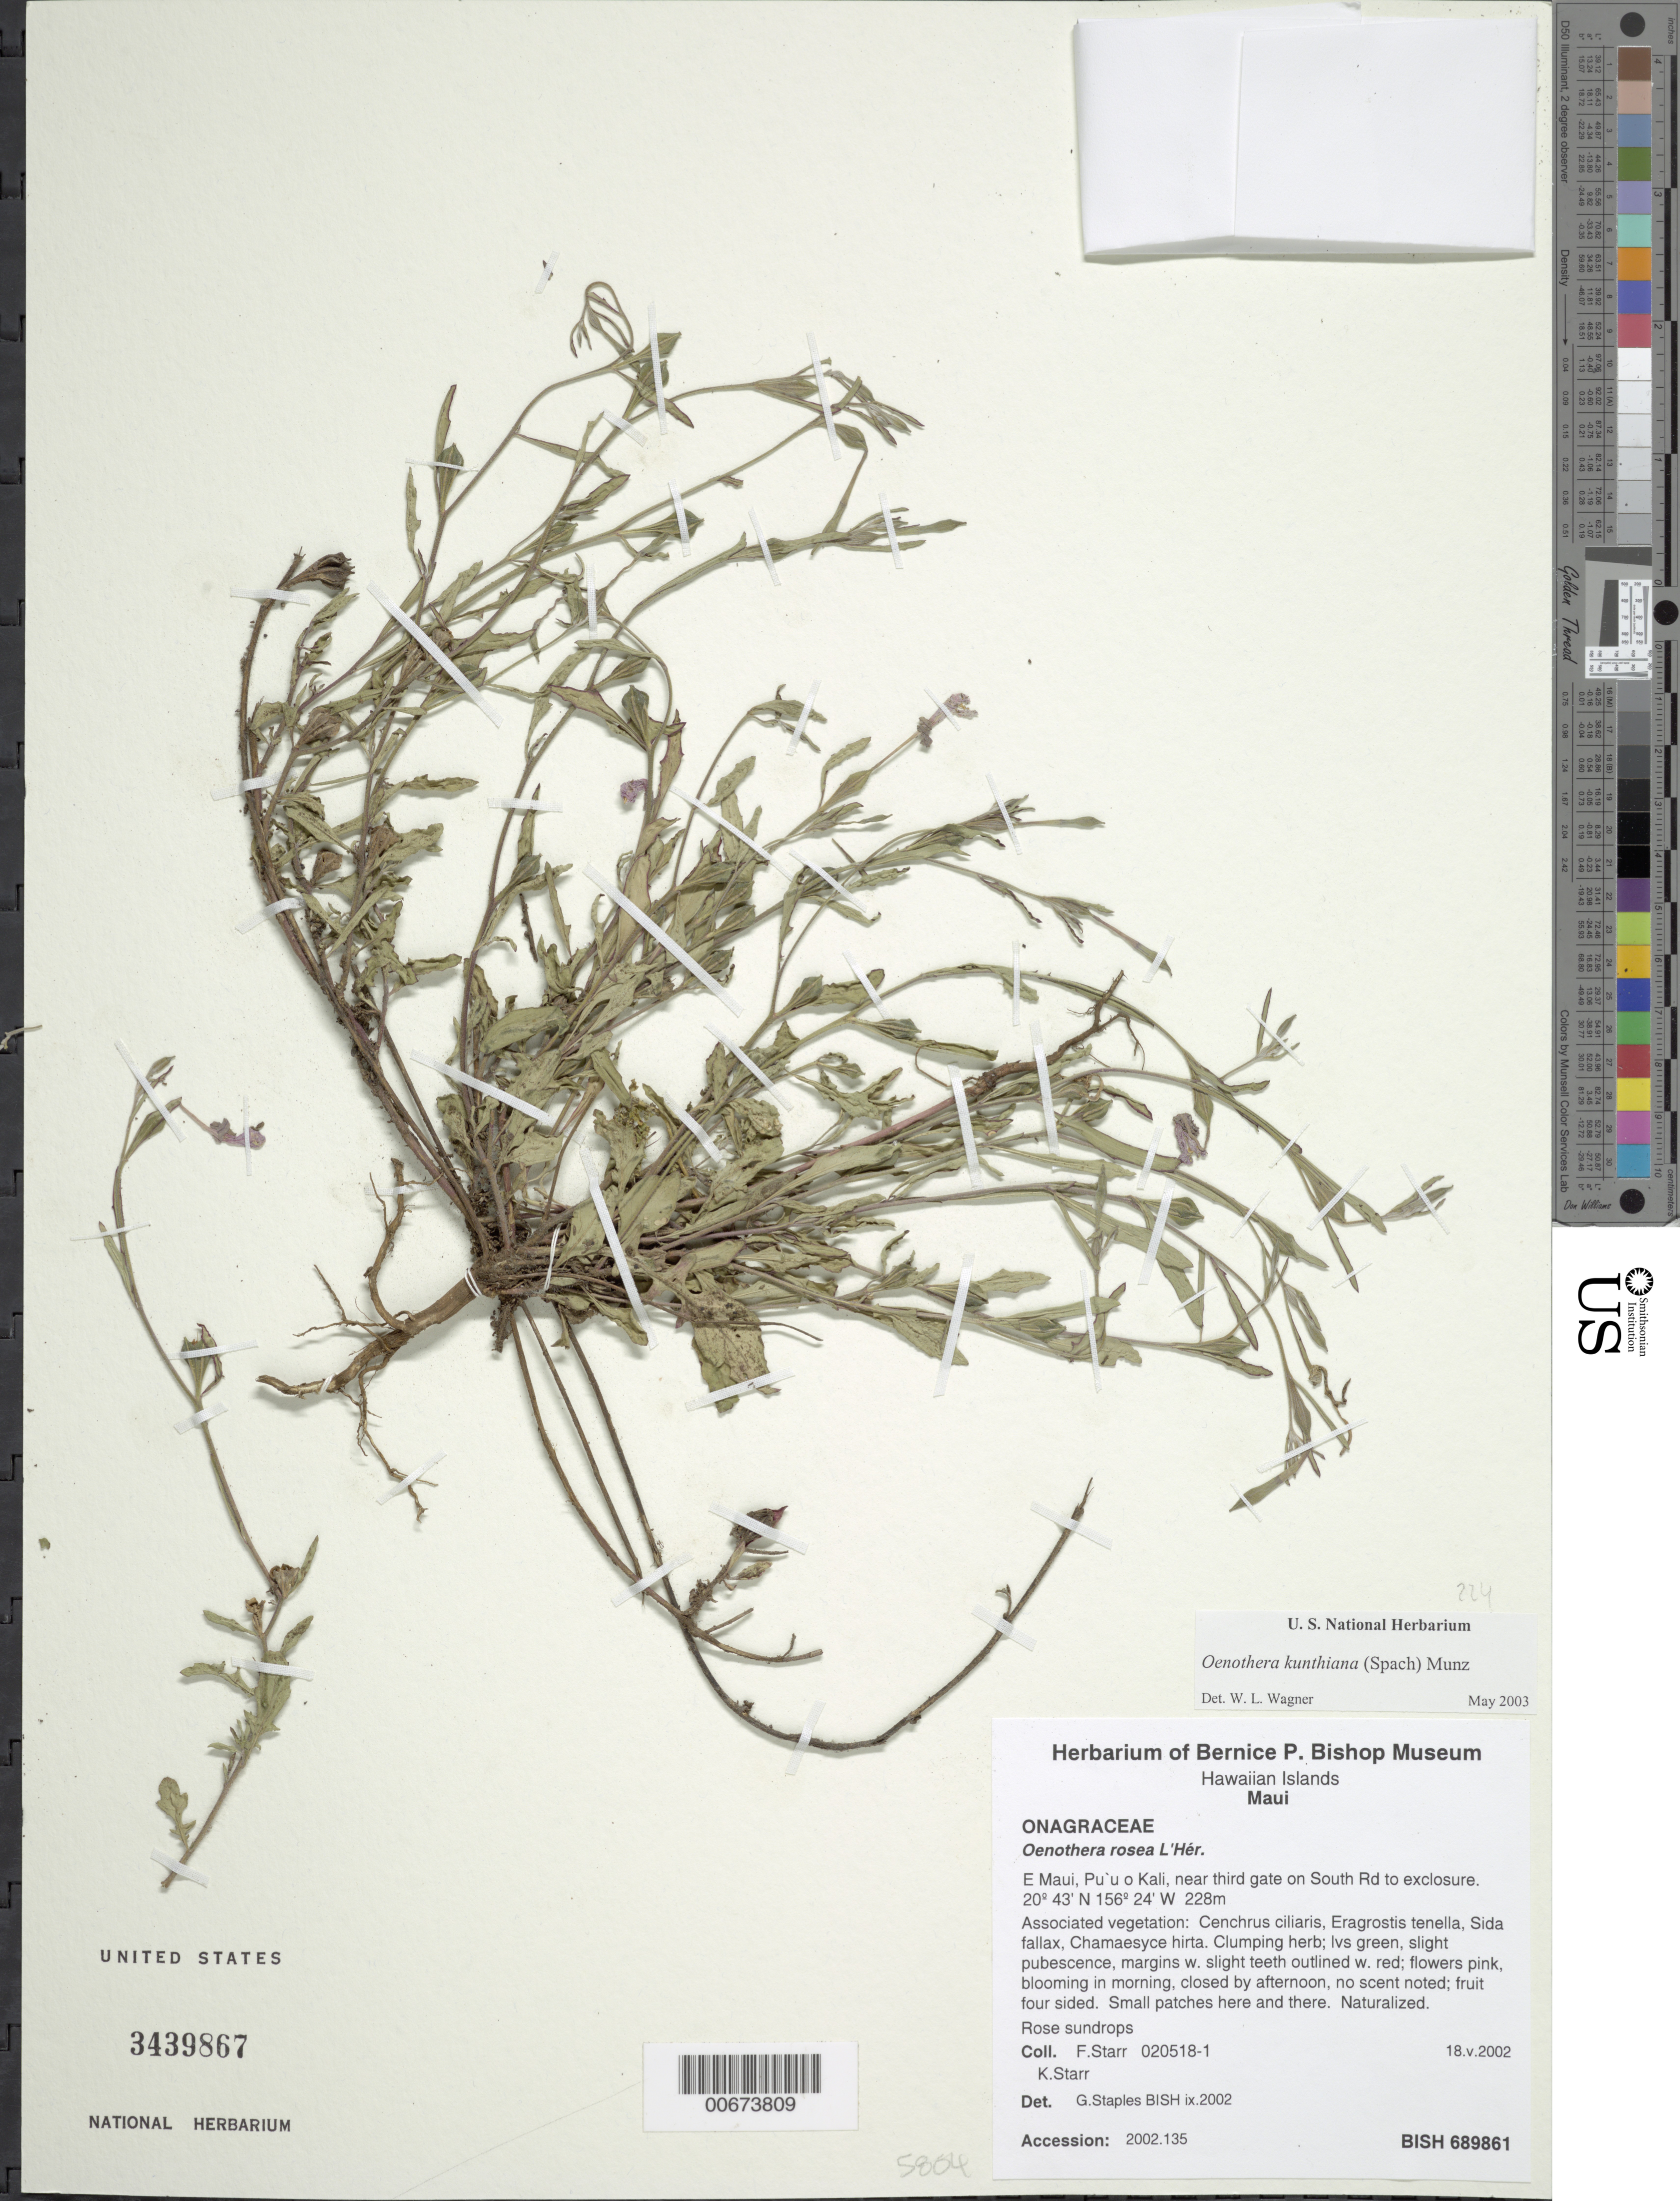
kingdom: Plantae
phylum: Tracheophyta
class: Magnoliopsida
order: Myrtales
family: Onagraceae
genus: Oenothera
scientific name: Oenothera rosea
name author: L'Hér. ex Aiton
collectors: F. Starr & K. Starr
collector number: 020518-1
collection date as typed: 18 May 2002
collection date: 2002-05-18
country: United States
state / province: Hawaii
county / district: Maui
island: Maui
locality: E Maui, Pu'u o Kali, near third gate on South Rd to enclosure.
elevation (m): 228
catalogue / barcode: US 3439867